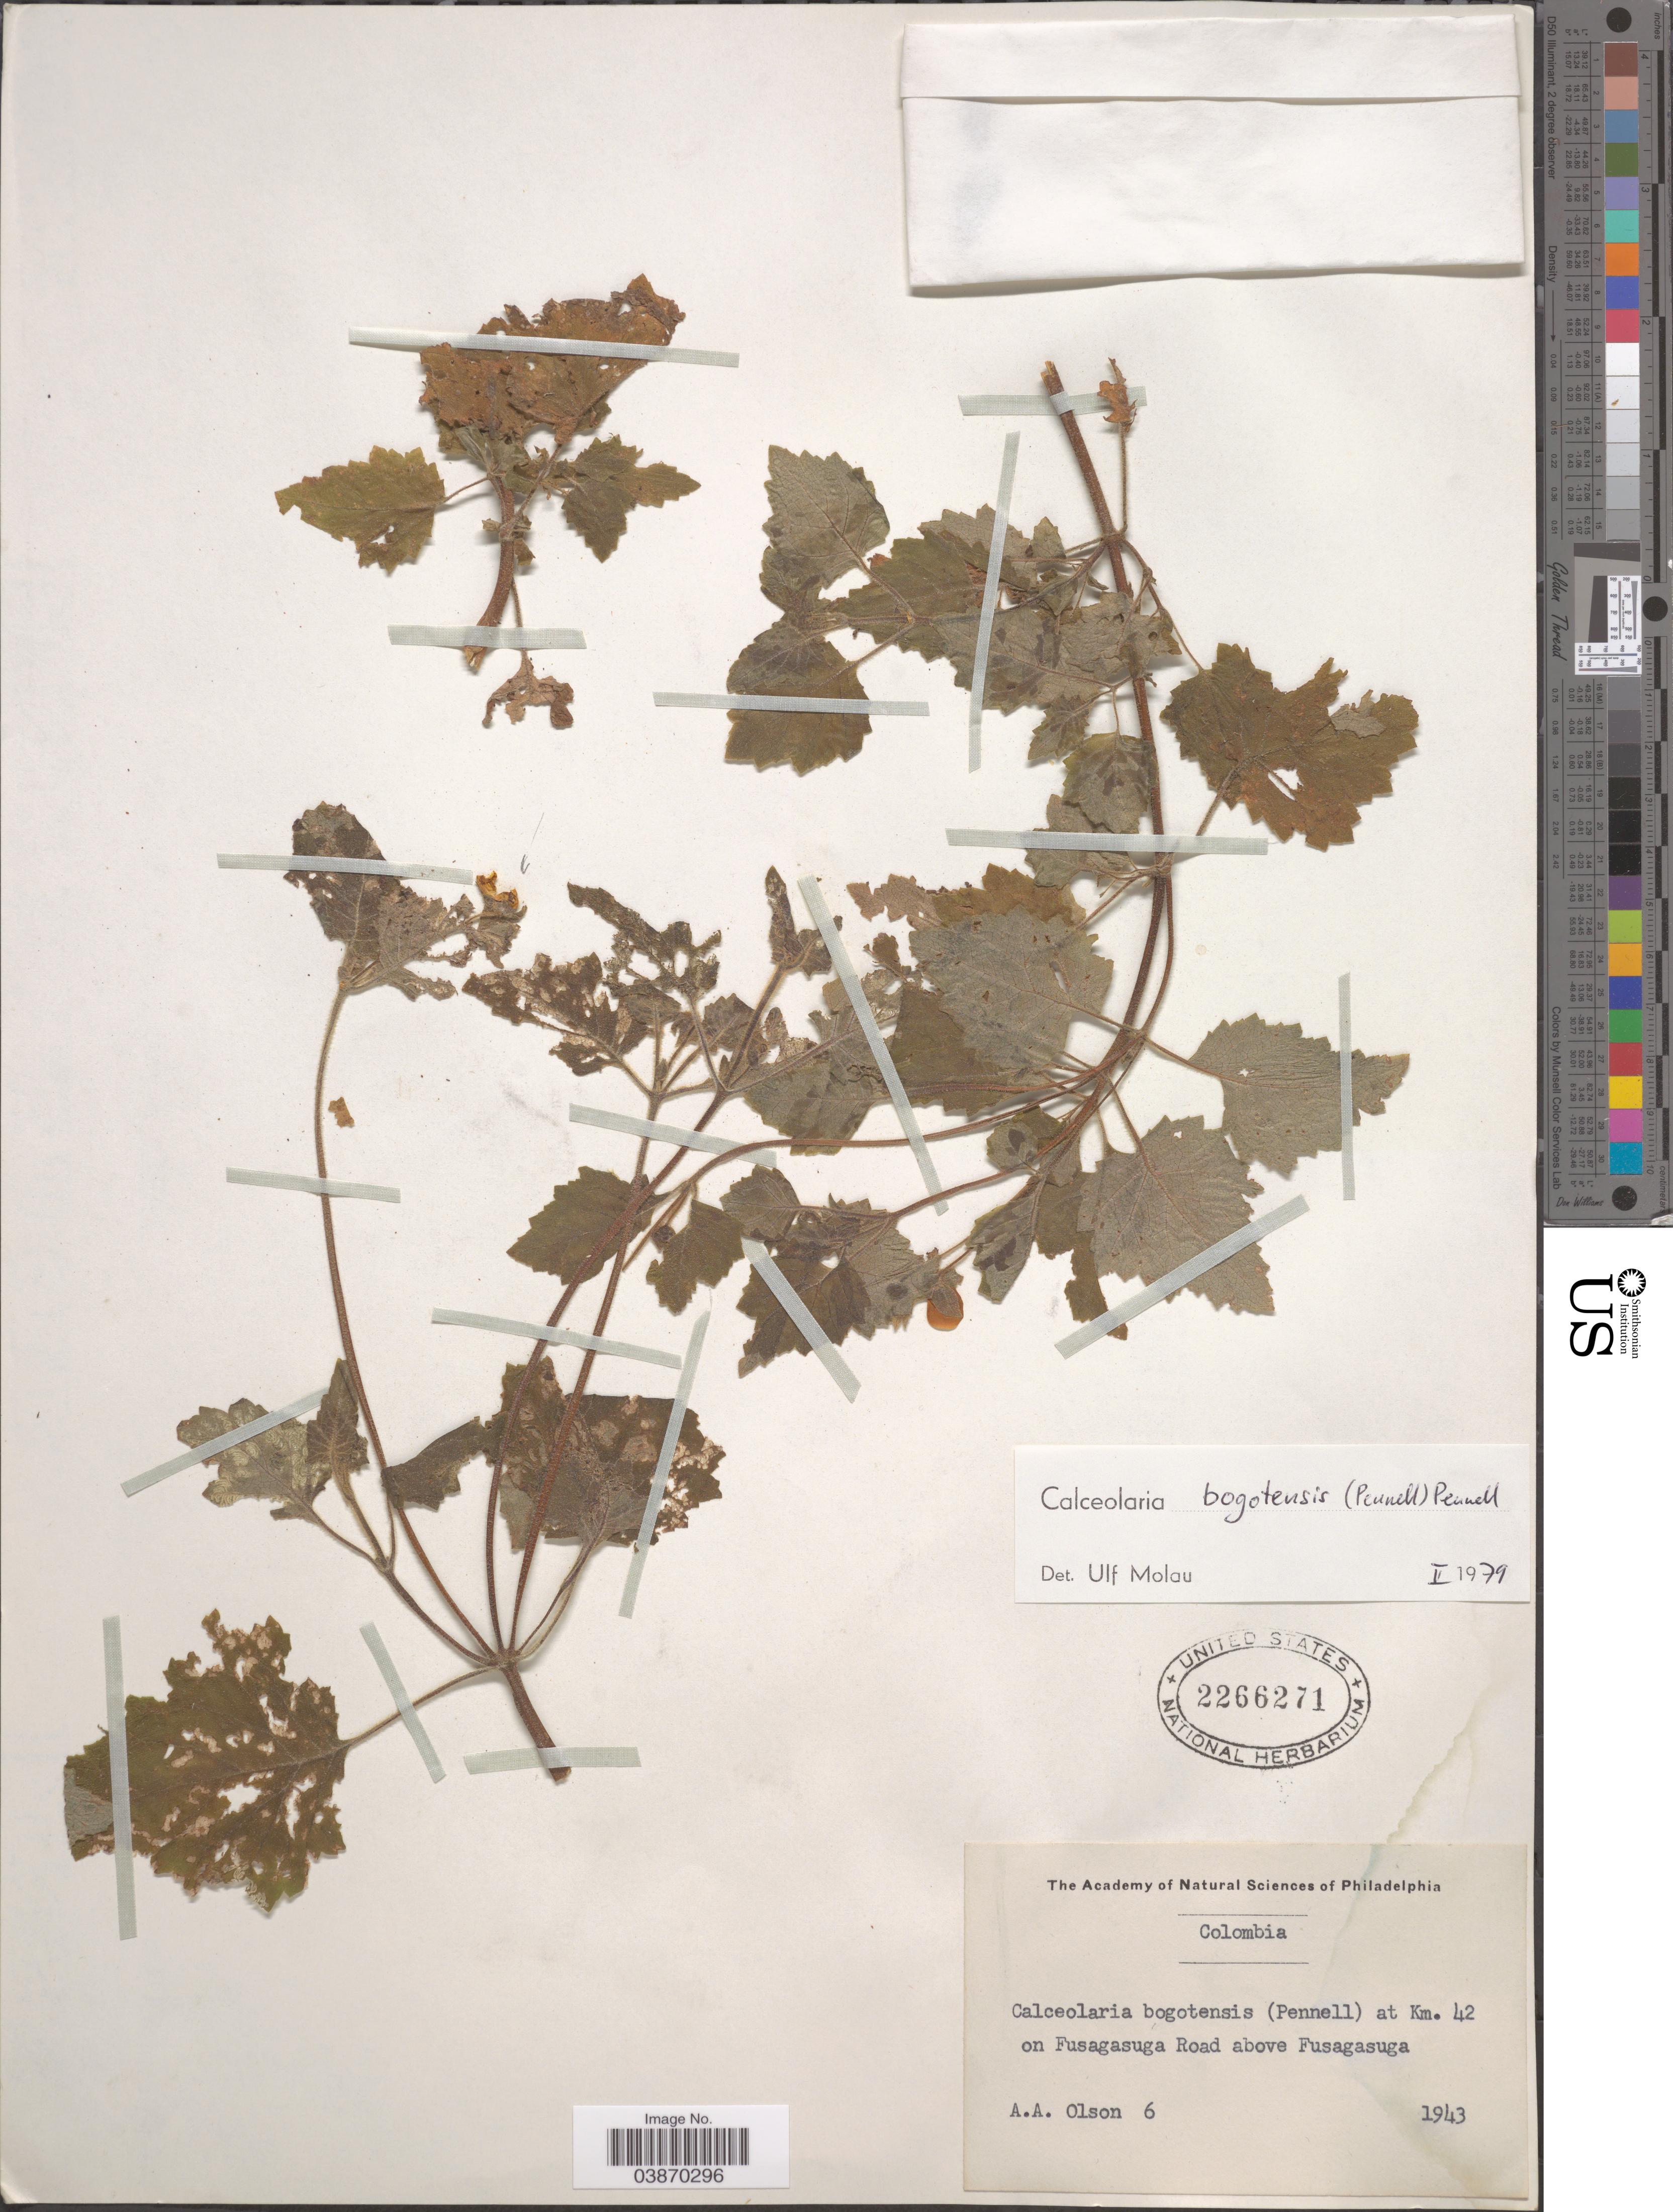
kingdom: Plantae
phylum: Tracheophyta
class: Magnoliopsida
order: Lamiales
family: Calceolariaceae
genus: Calceolaria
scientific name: Calceolaria bogotensis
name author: (Pennell) Pennell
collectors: A. Olson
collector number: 6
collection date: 1943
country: Colombia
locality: At Km. 42 on Fusagasuga Road above Fusagasuga.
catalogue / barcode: US 2266271